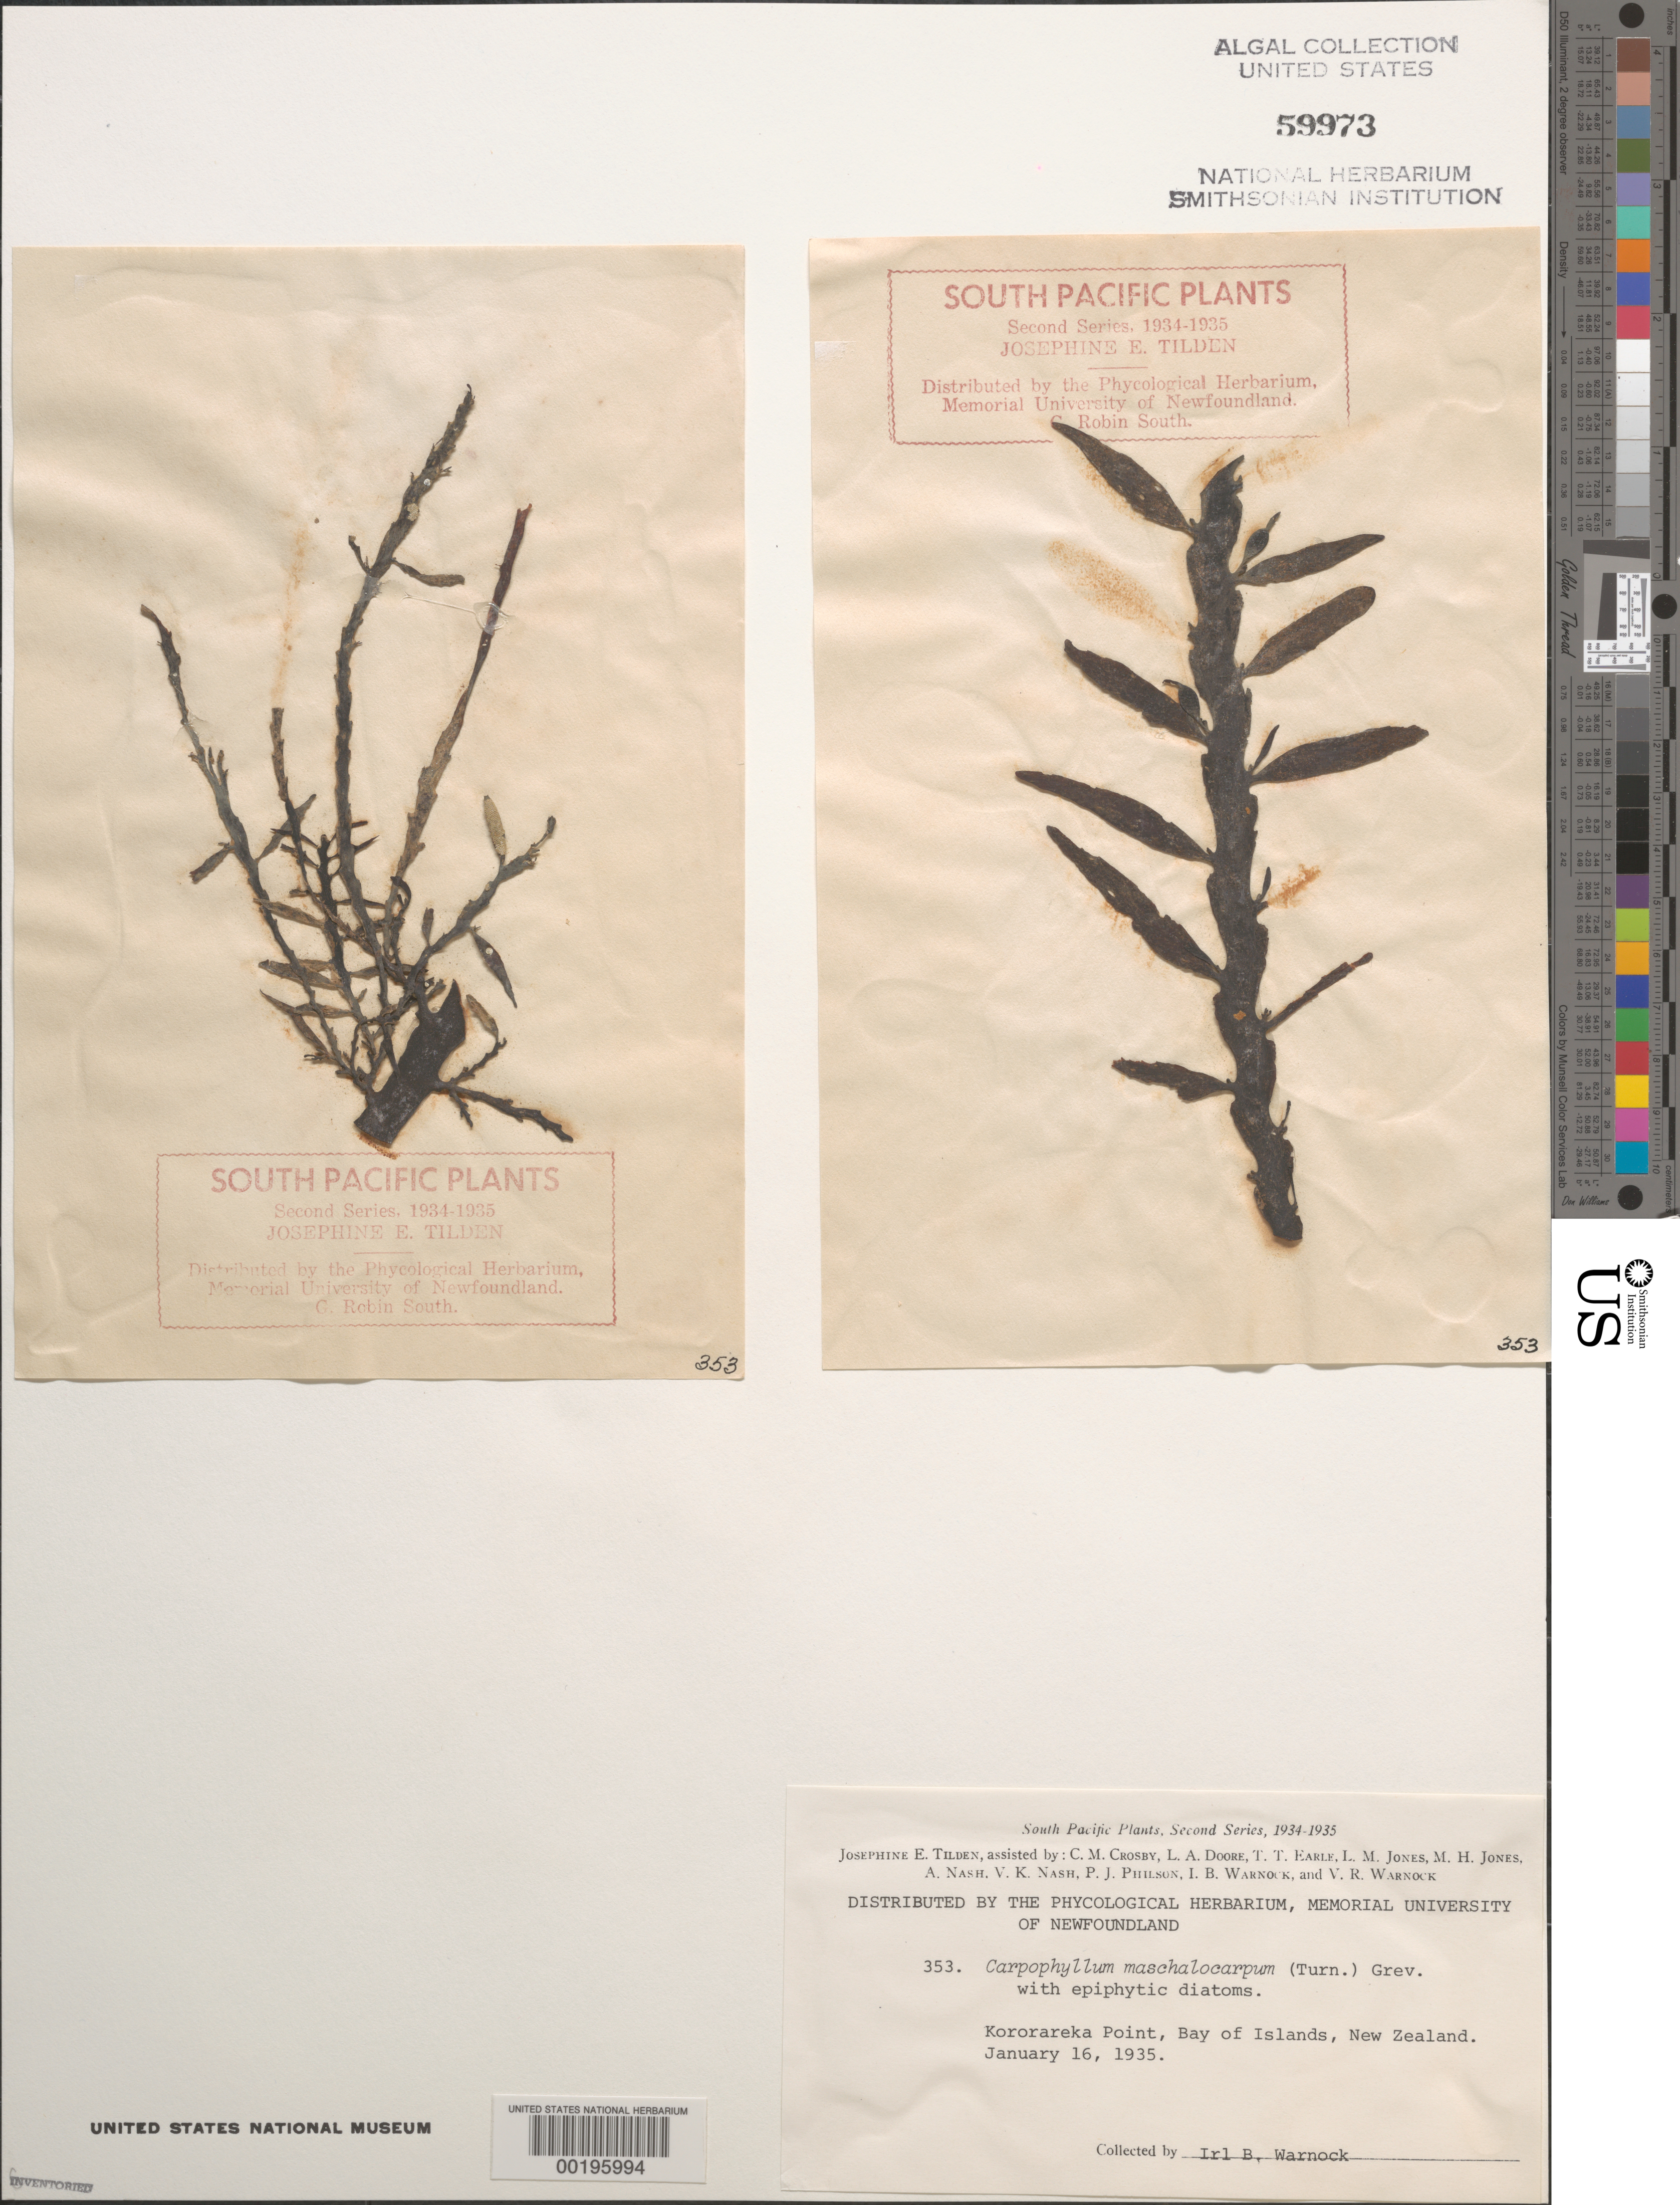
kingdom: Chromista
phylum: Ochrophyta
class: Phaeophyceae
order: Fucales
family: Sargassaceae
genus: Carpophyllum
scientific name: Carpophyllum maschalocarpum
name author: (Turner) Grev.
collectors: I. Warnock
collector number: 353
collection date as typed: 16 Jan 1935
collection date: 1935-01-16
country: New Zealand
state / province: Northland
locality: Bay of islands, kororareka point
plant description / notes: Tilden, South Pacific Plants, Second Series, 1934-1935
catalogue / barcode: US 59973